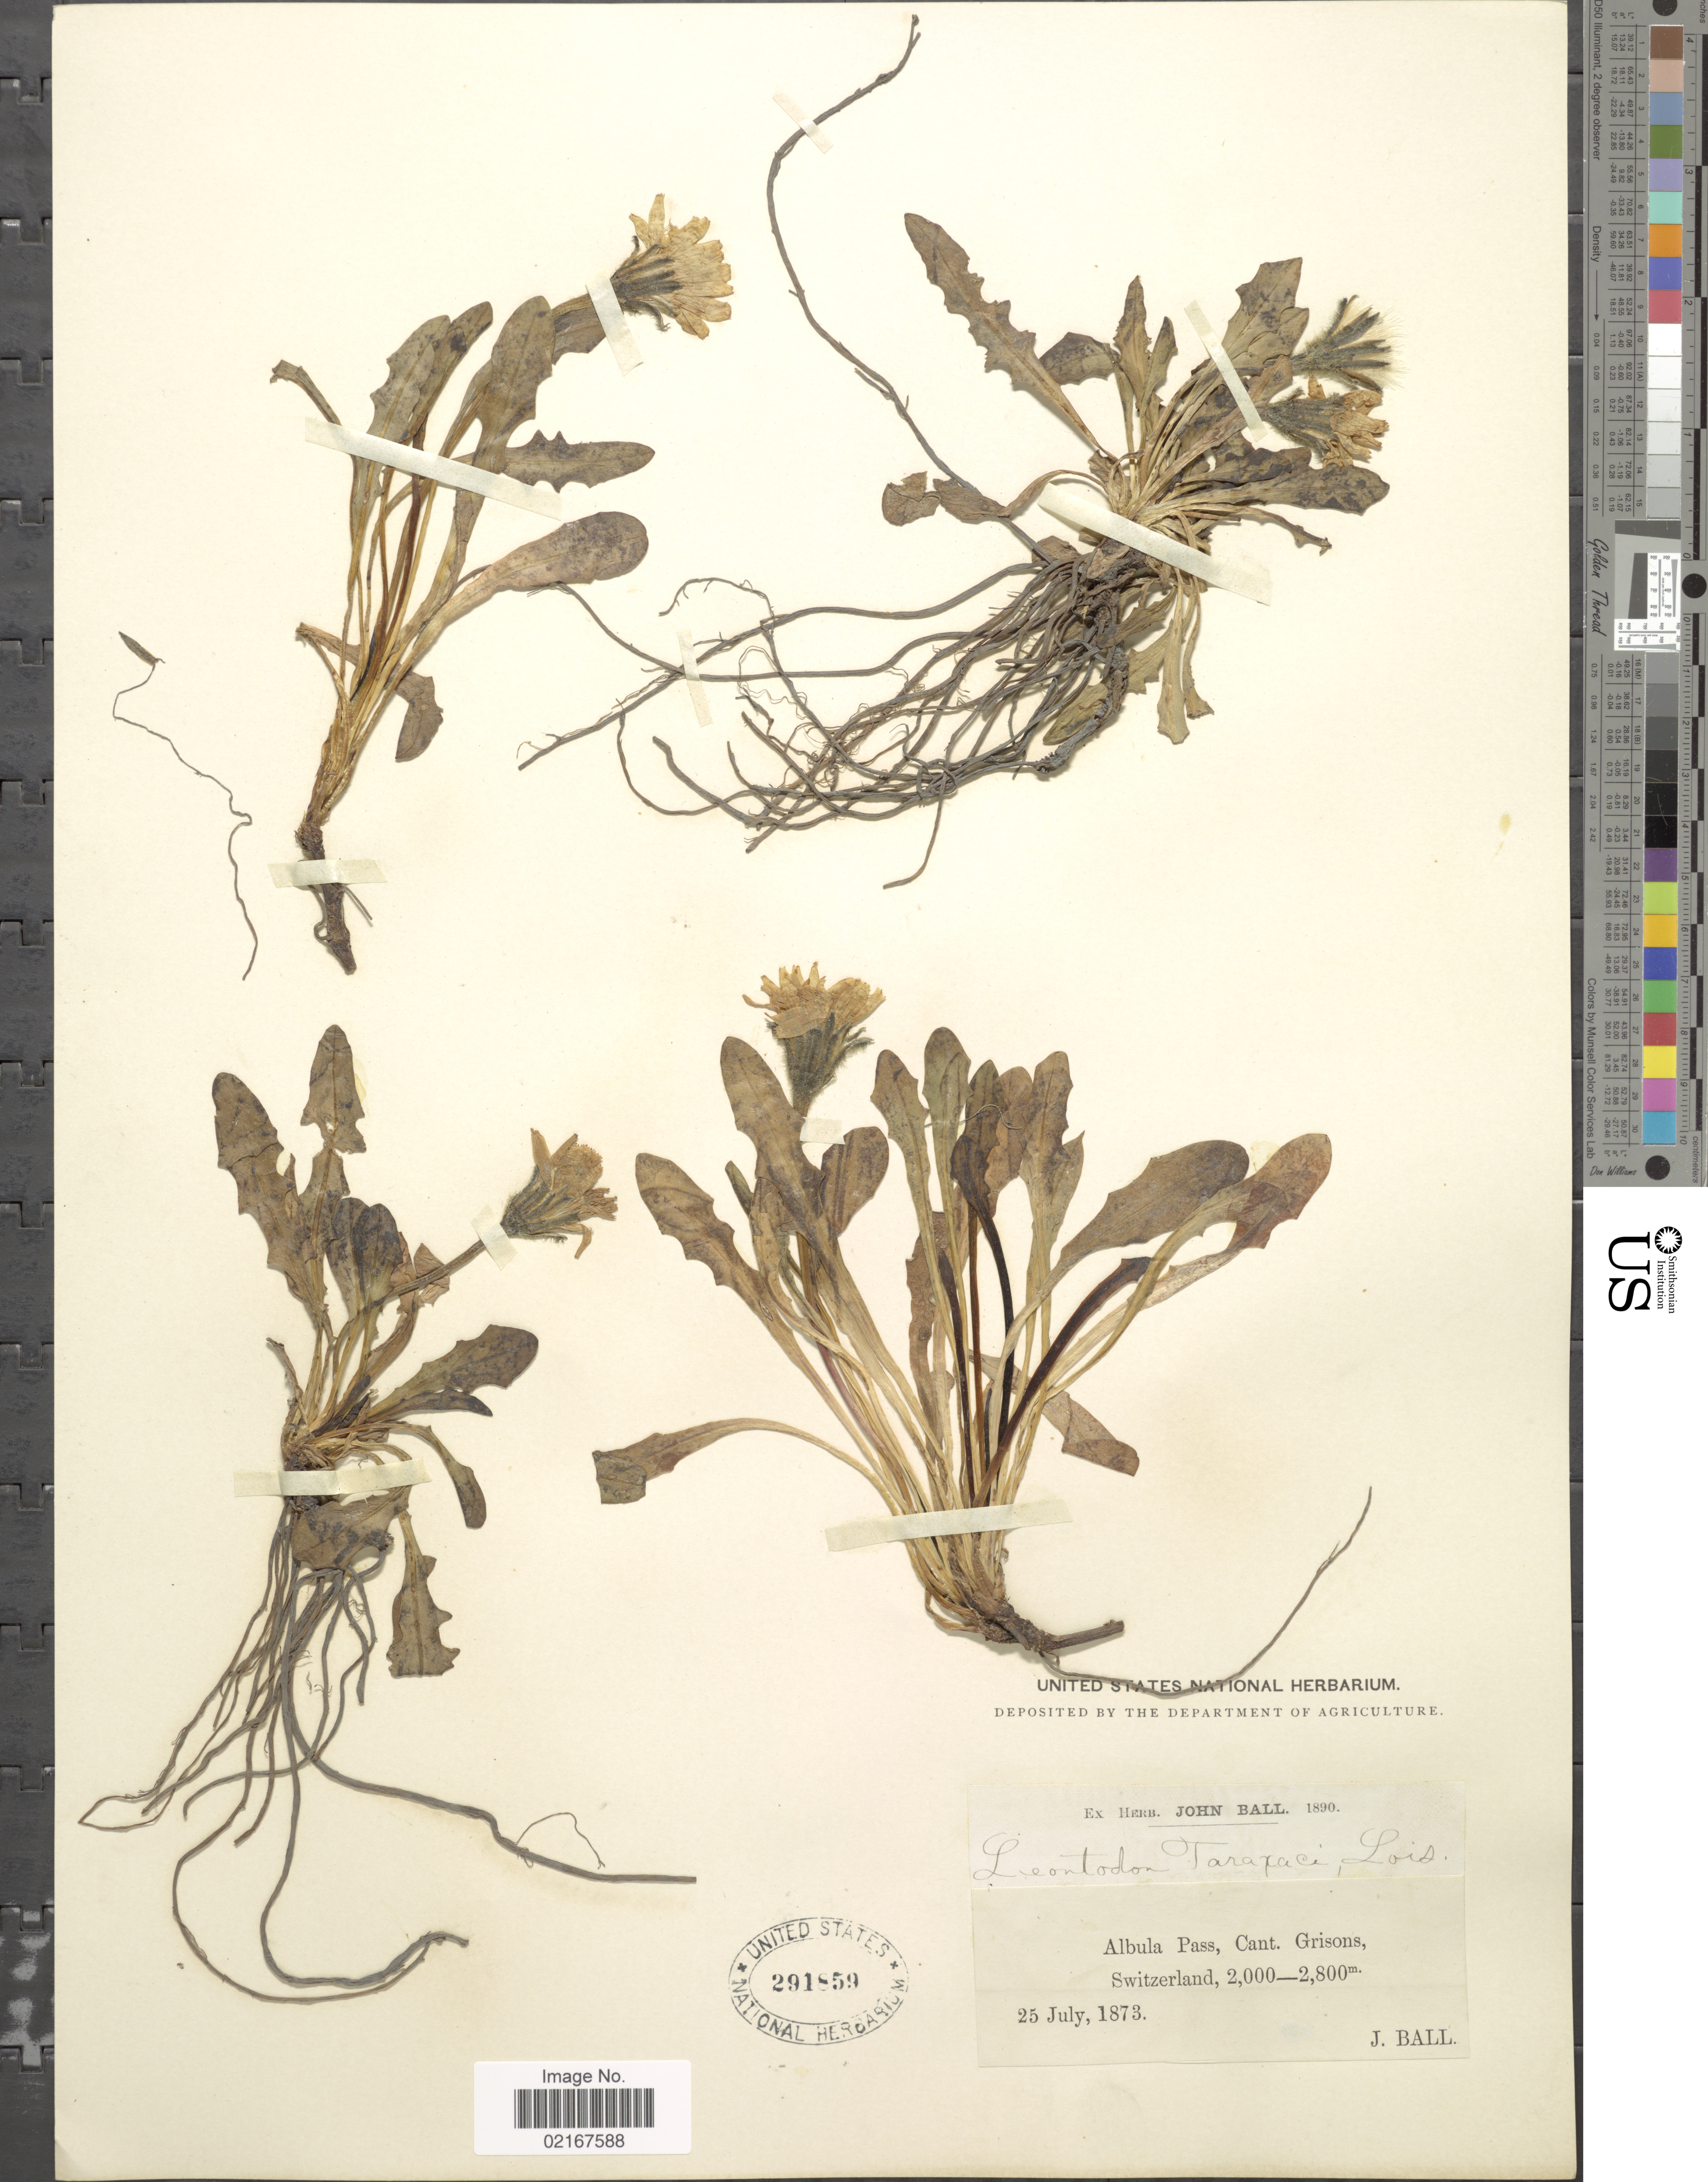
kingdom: Plantae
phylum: Tracheophyta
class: Magnoliopsida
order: Asterales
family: Asteraceae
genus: Scorzoneroides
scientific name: Scorzoneroides autumnalis subsp. borealis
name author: (Ball) Greuter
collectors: J. Ball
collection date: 1873-07-25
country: Switzerland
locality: Albula Pass, Cant. Grisons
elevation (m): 2000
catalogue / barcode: US 291859